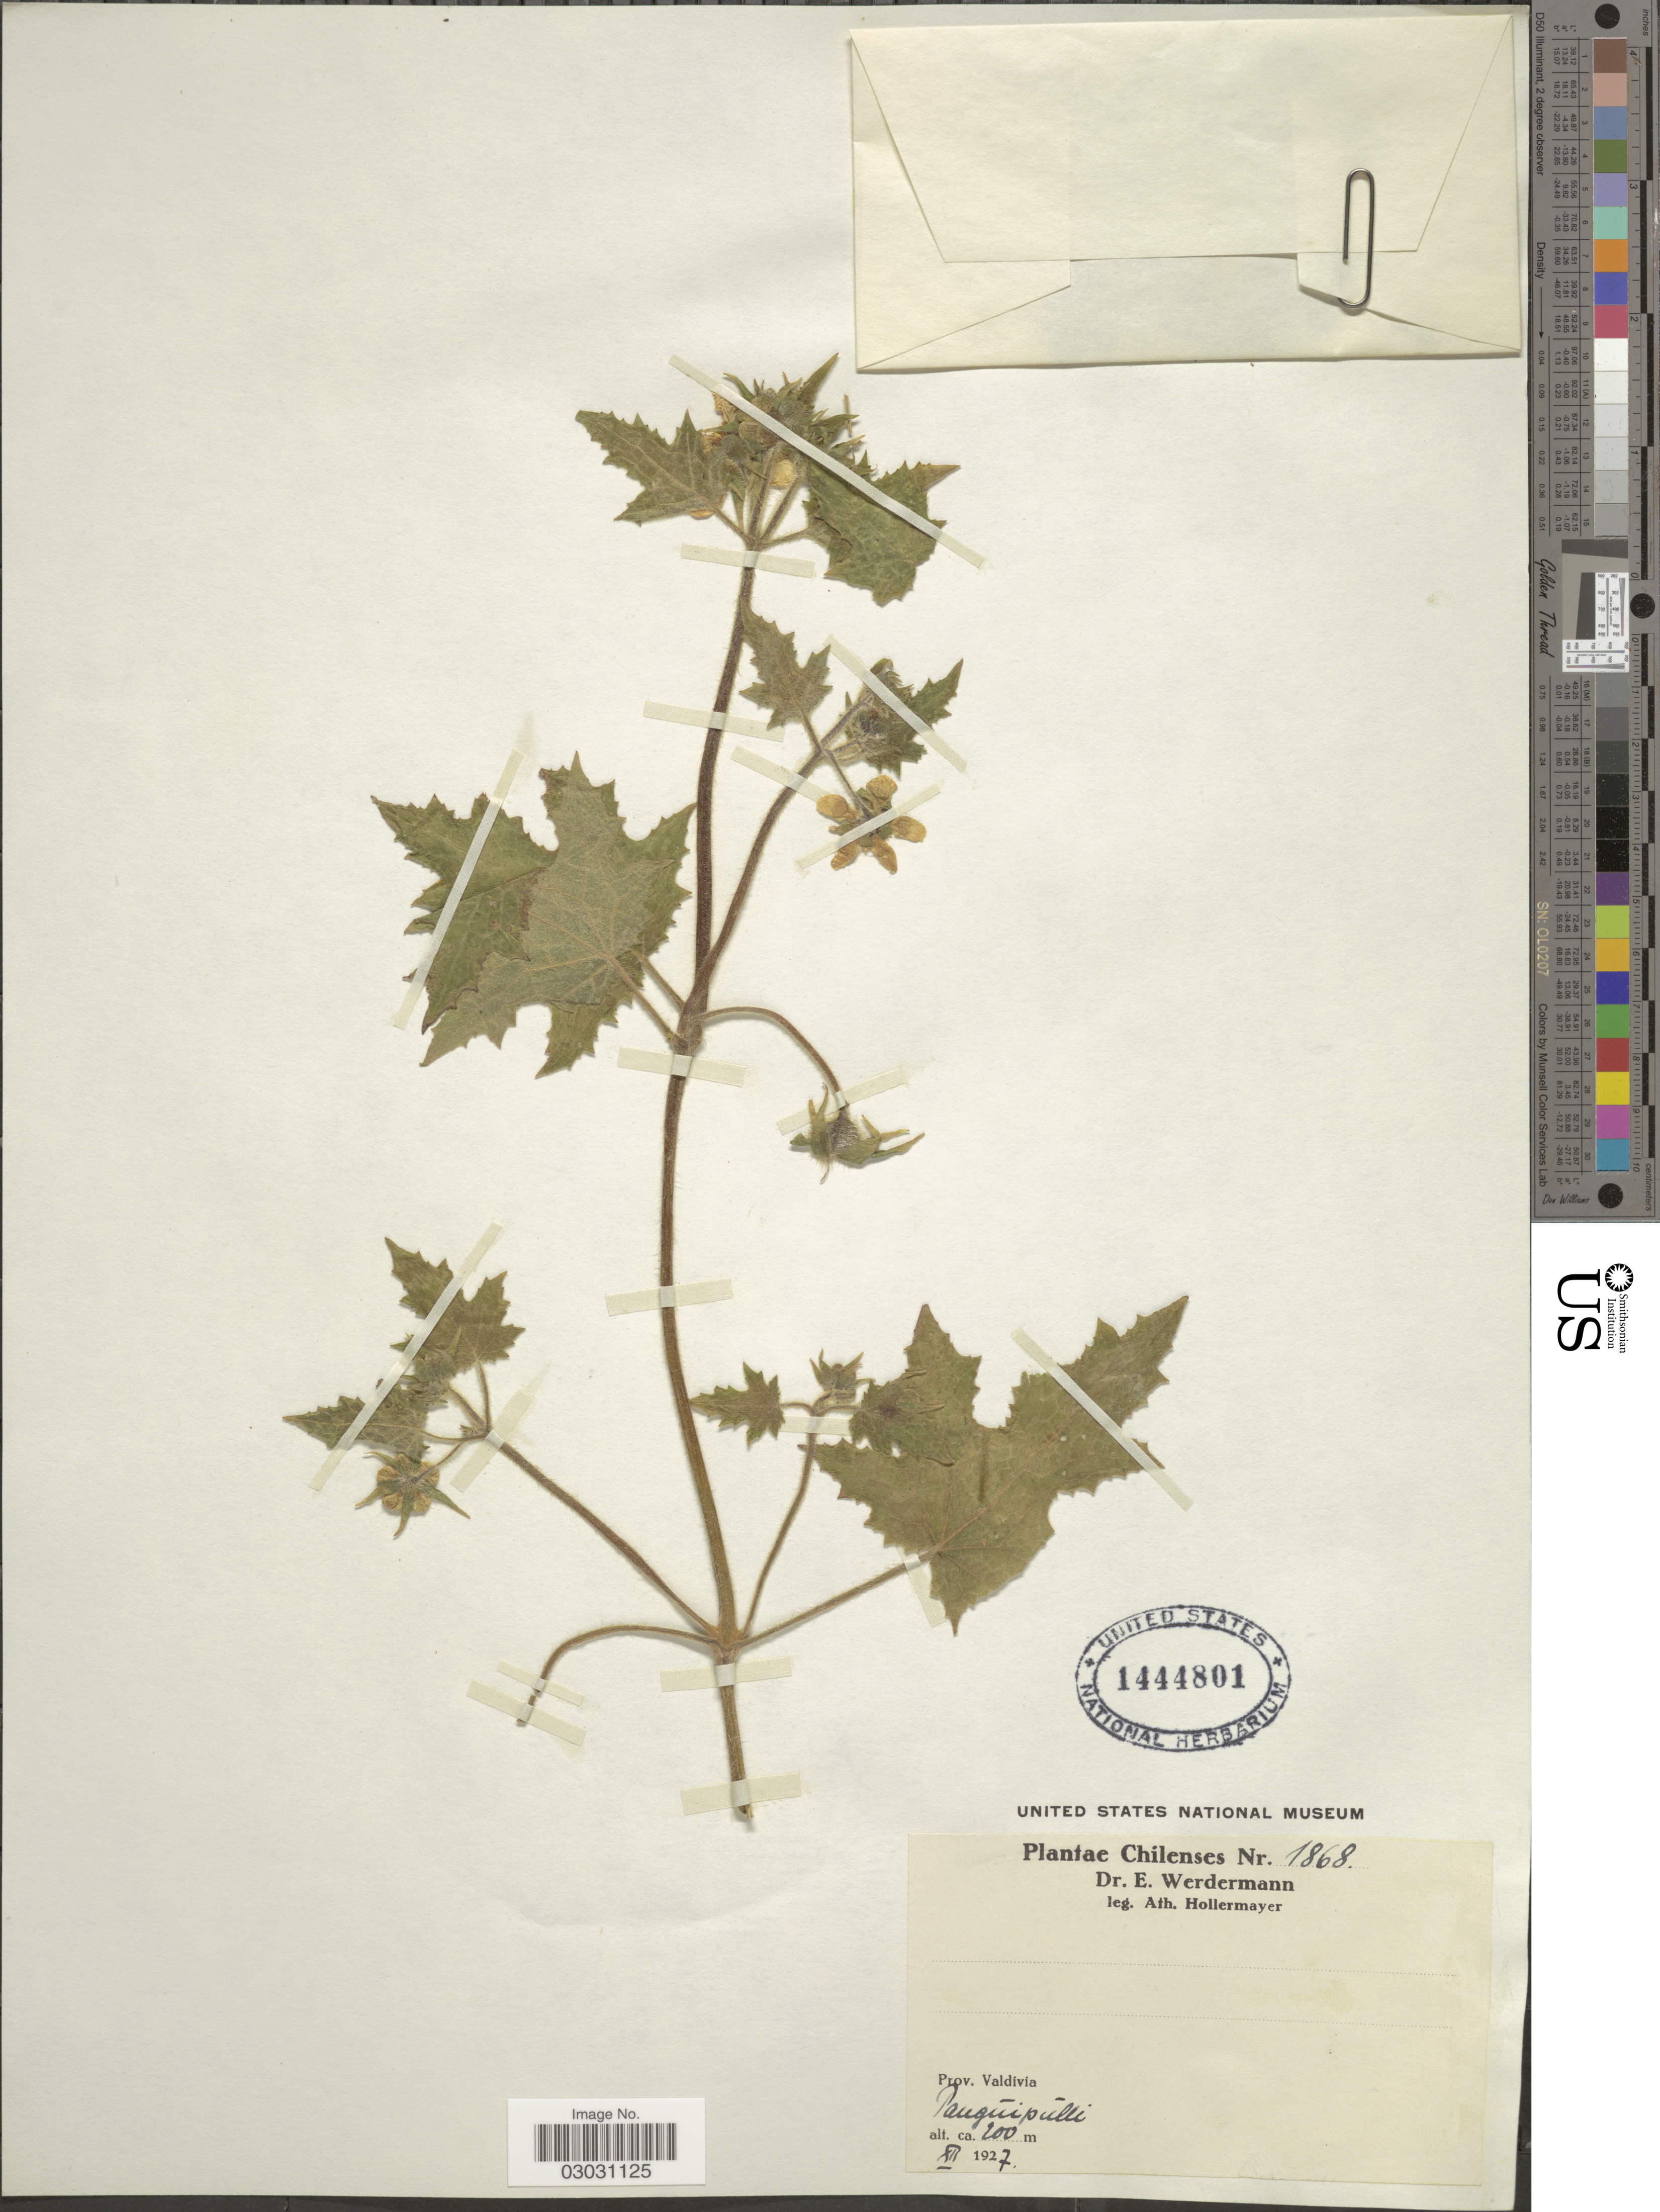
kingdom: Plantae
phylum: Tracheophyta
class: Magnoliopsida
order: Cornales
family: Loasaceae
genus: Loasa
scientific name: Loasa acerifolia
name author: Dombey ex Juss.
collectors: E. Werdermann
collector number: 1868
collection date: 1927-12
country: Chile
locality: Prov. Valdivia, Panguipulli.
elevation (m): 200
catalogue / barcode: US 1444801